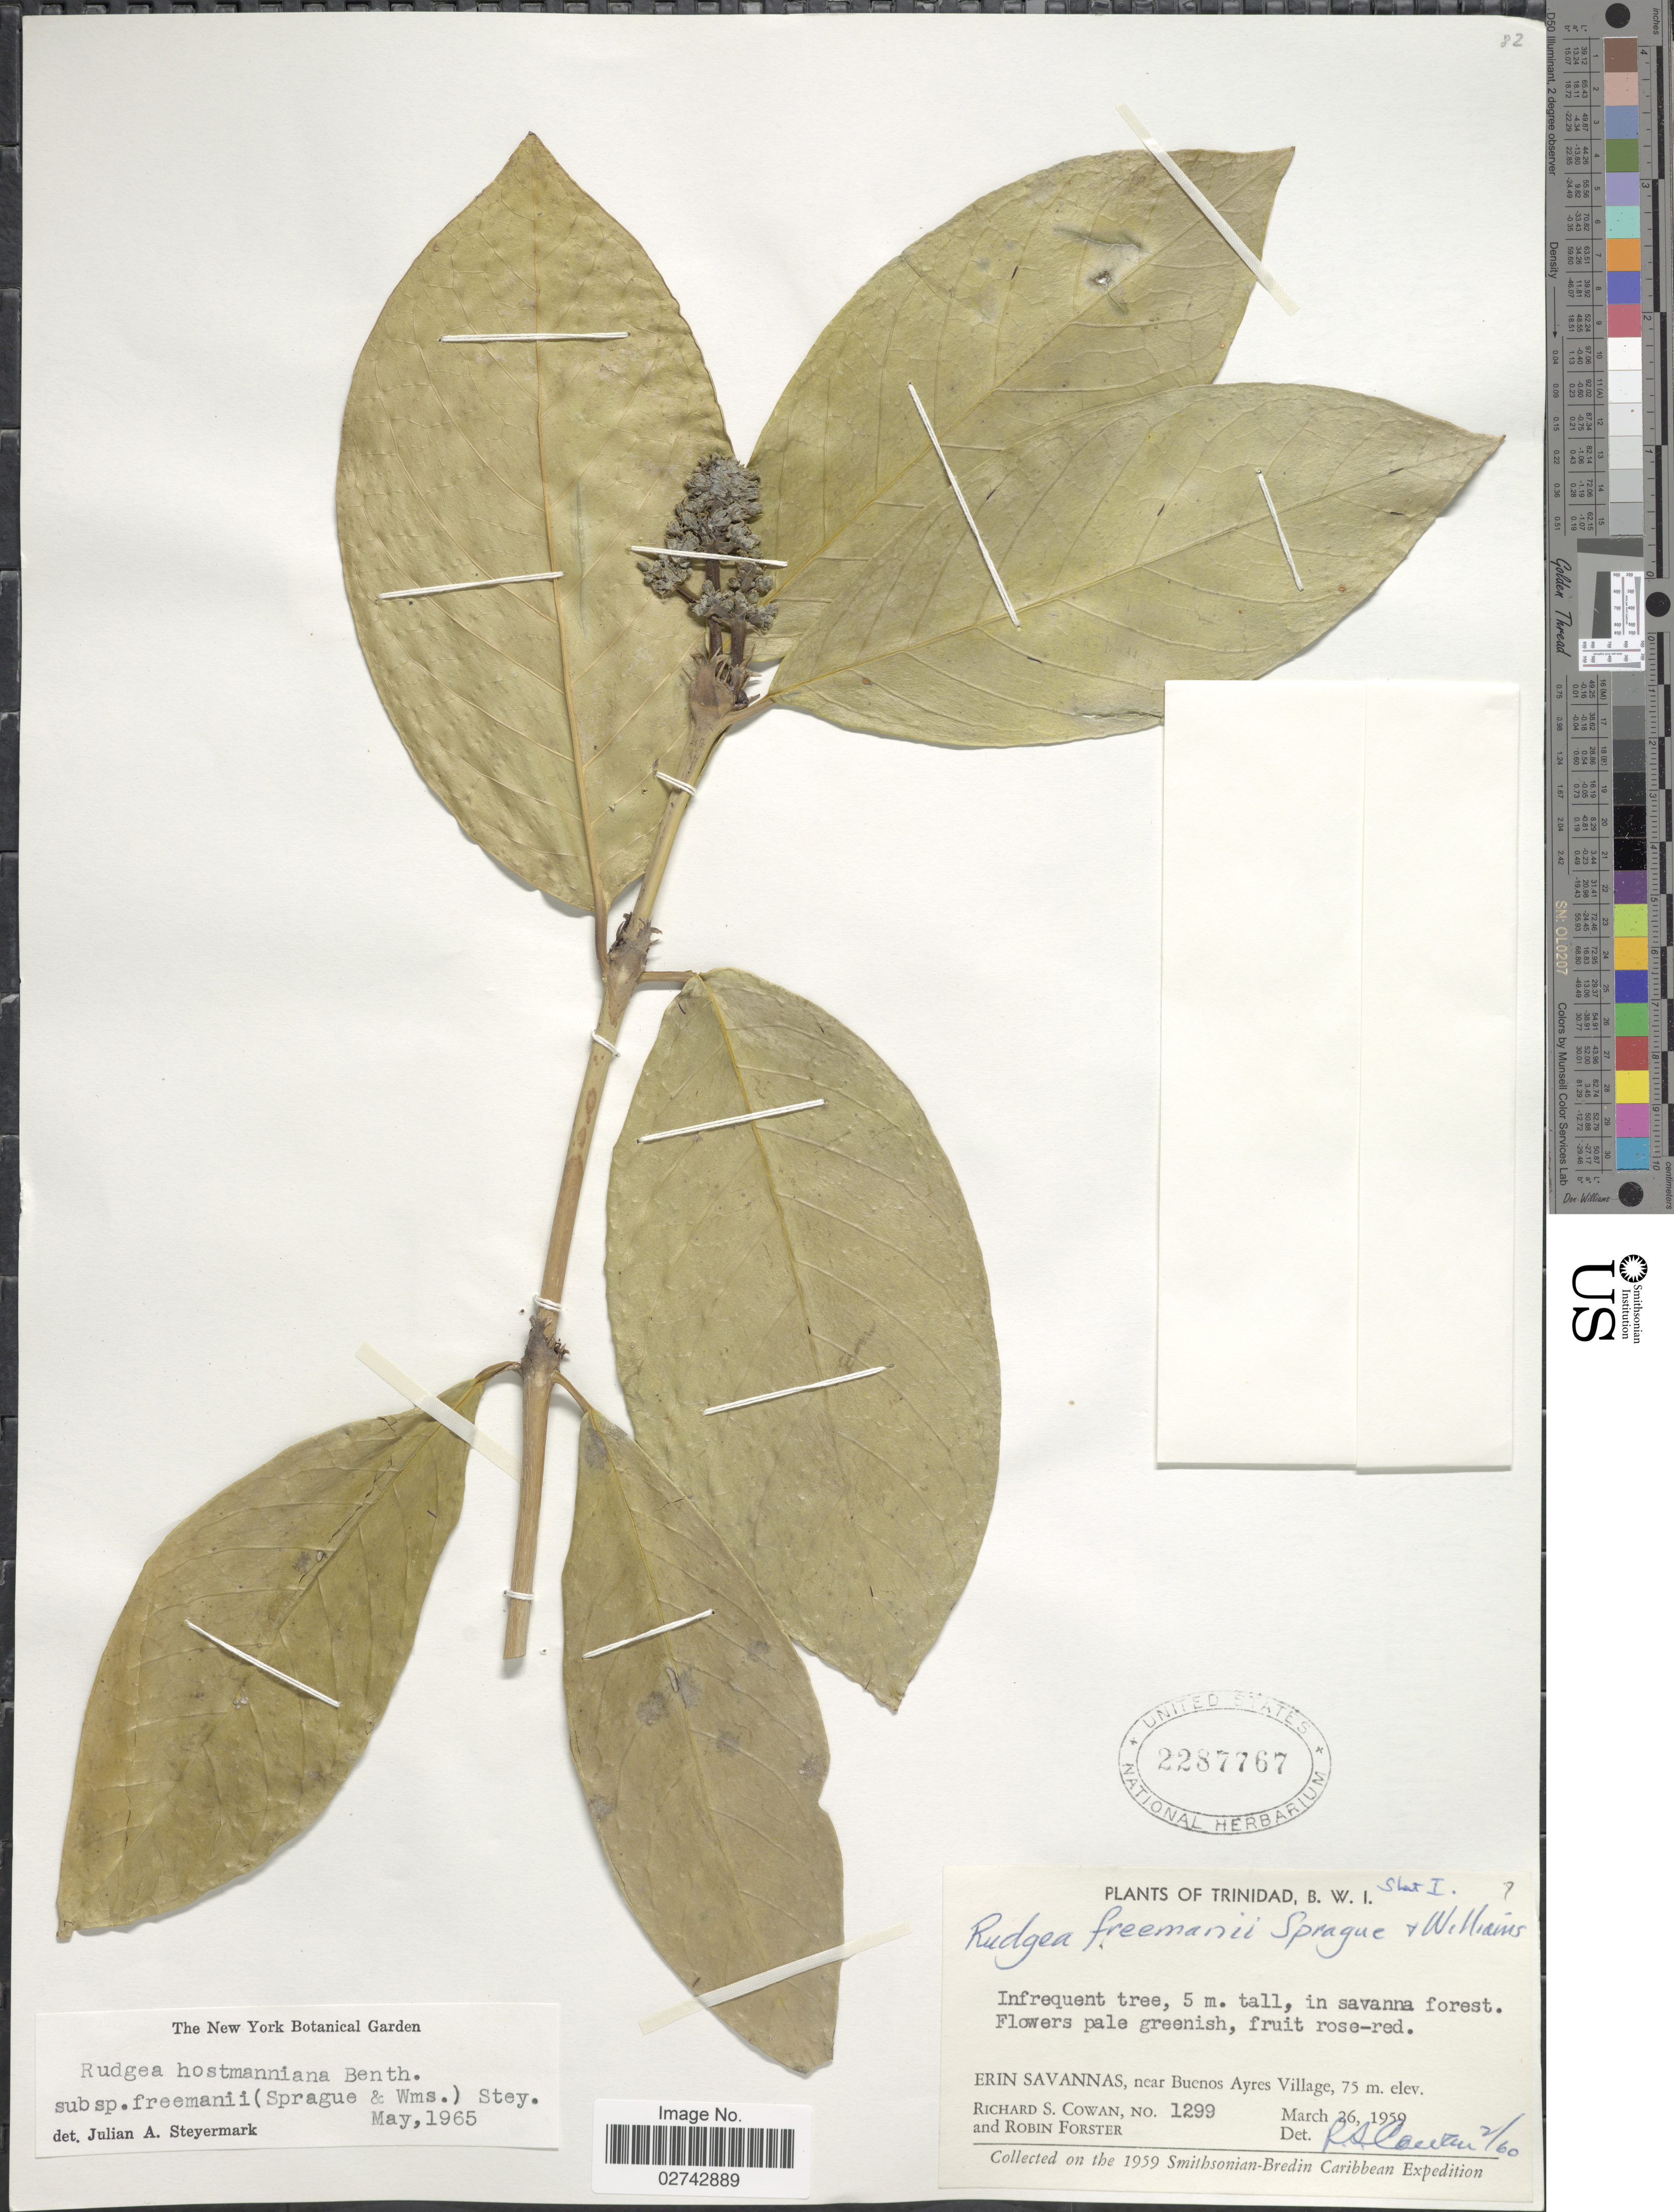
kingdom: Plantae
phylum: Tracheophyta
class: Magnoliopsida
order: Gentianales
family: Rubiaceae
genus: Rudgea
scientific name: Rudgea hostmanniana subsp. freemanii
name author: (C. Sprague & R.O. Williams ex R.O. Williams & Cheesman) Steyerm.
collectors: R. S. Cowan & R. Forster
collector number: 1299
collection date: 1959-03-26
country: Trinidad and Tobago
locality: Trinidad. Erin Savannas, near Buenos Ayres Village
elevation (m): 75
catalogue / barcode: US 2287767